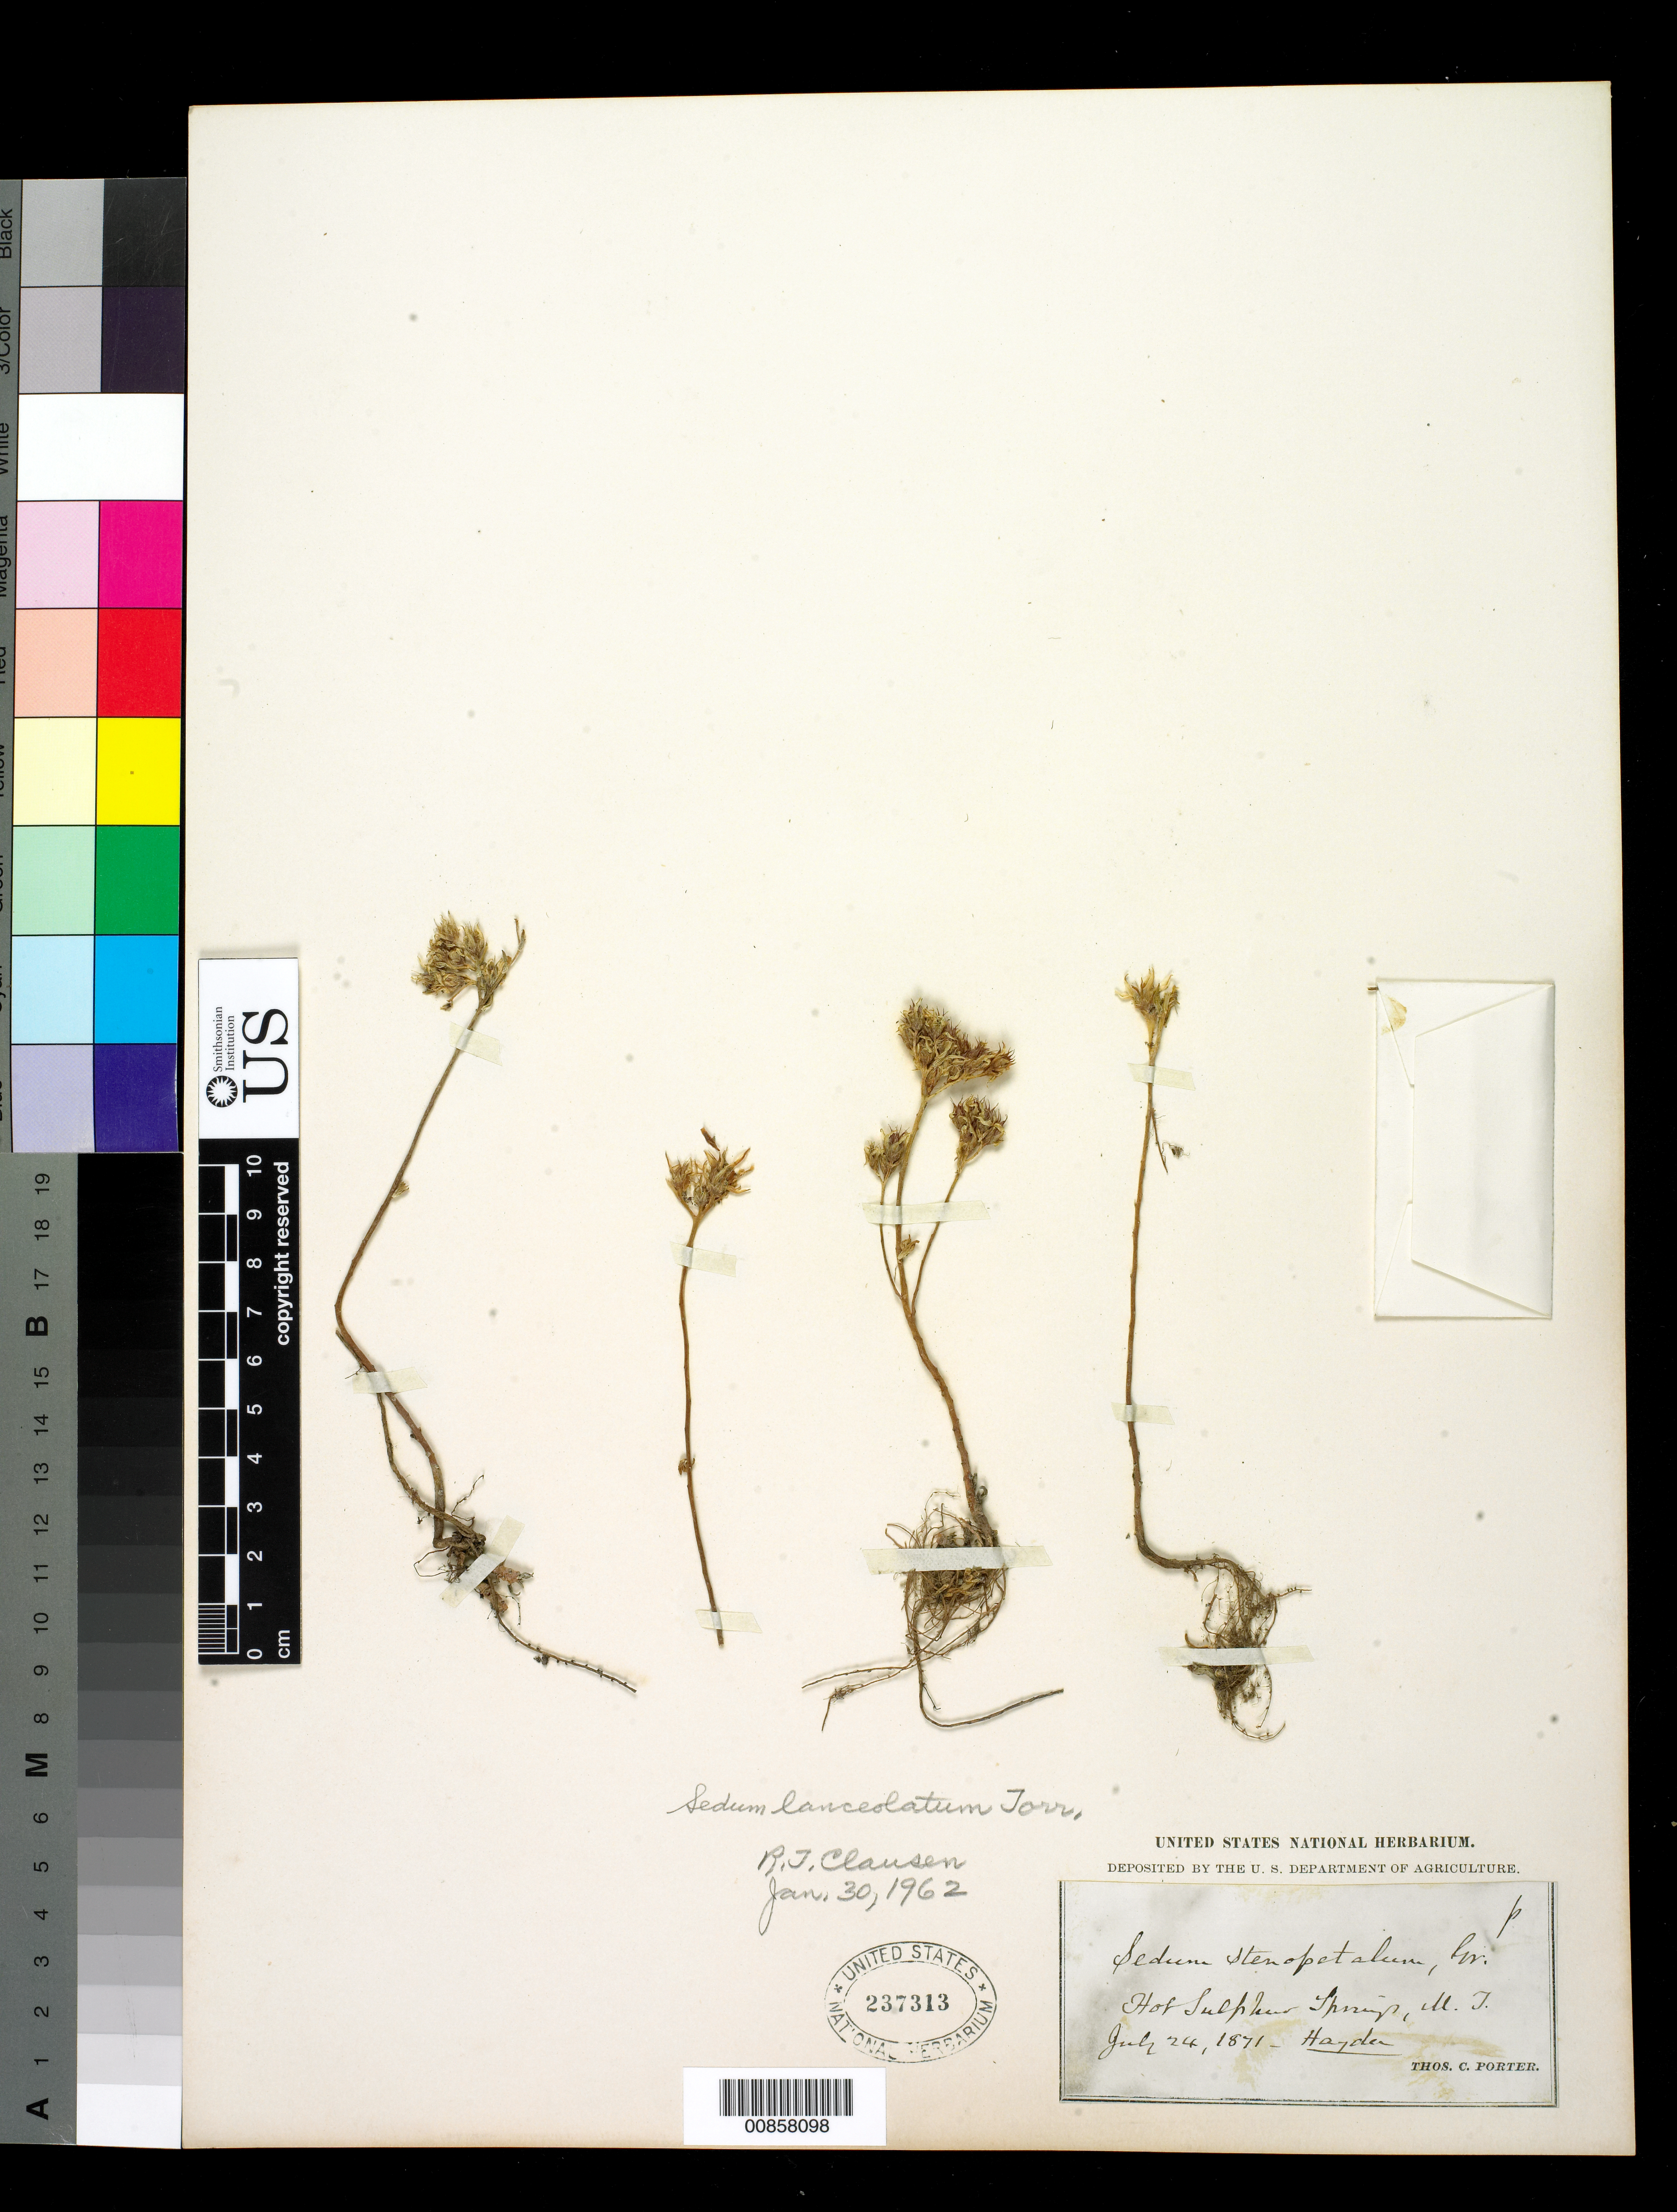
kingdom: Plantae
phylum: Tracheophyta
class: Magnoliopsida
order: Saxifragales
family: Crassulaceae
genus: Sedum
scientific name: Sedum lanceolatum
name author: Torr.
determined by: Clausen, R. J.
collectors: T. C. Porter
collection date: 1871-07-24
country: United States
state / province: Montana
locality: Hot Sulphur Springs, Montana Territory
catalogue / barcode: US 237313